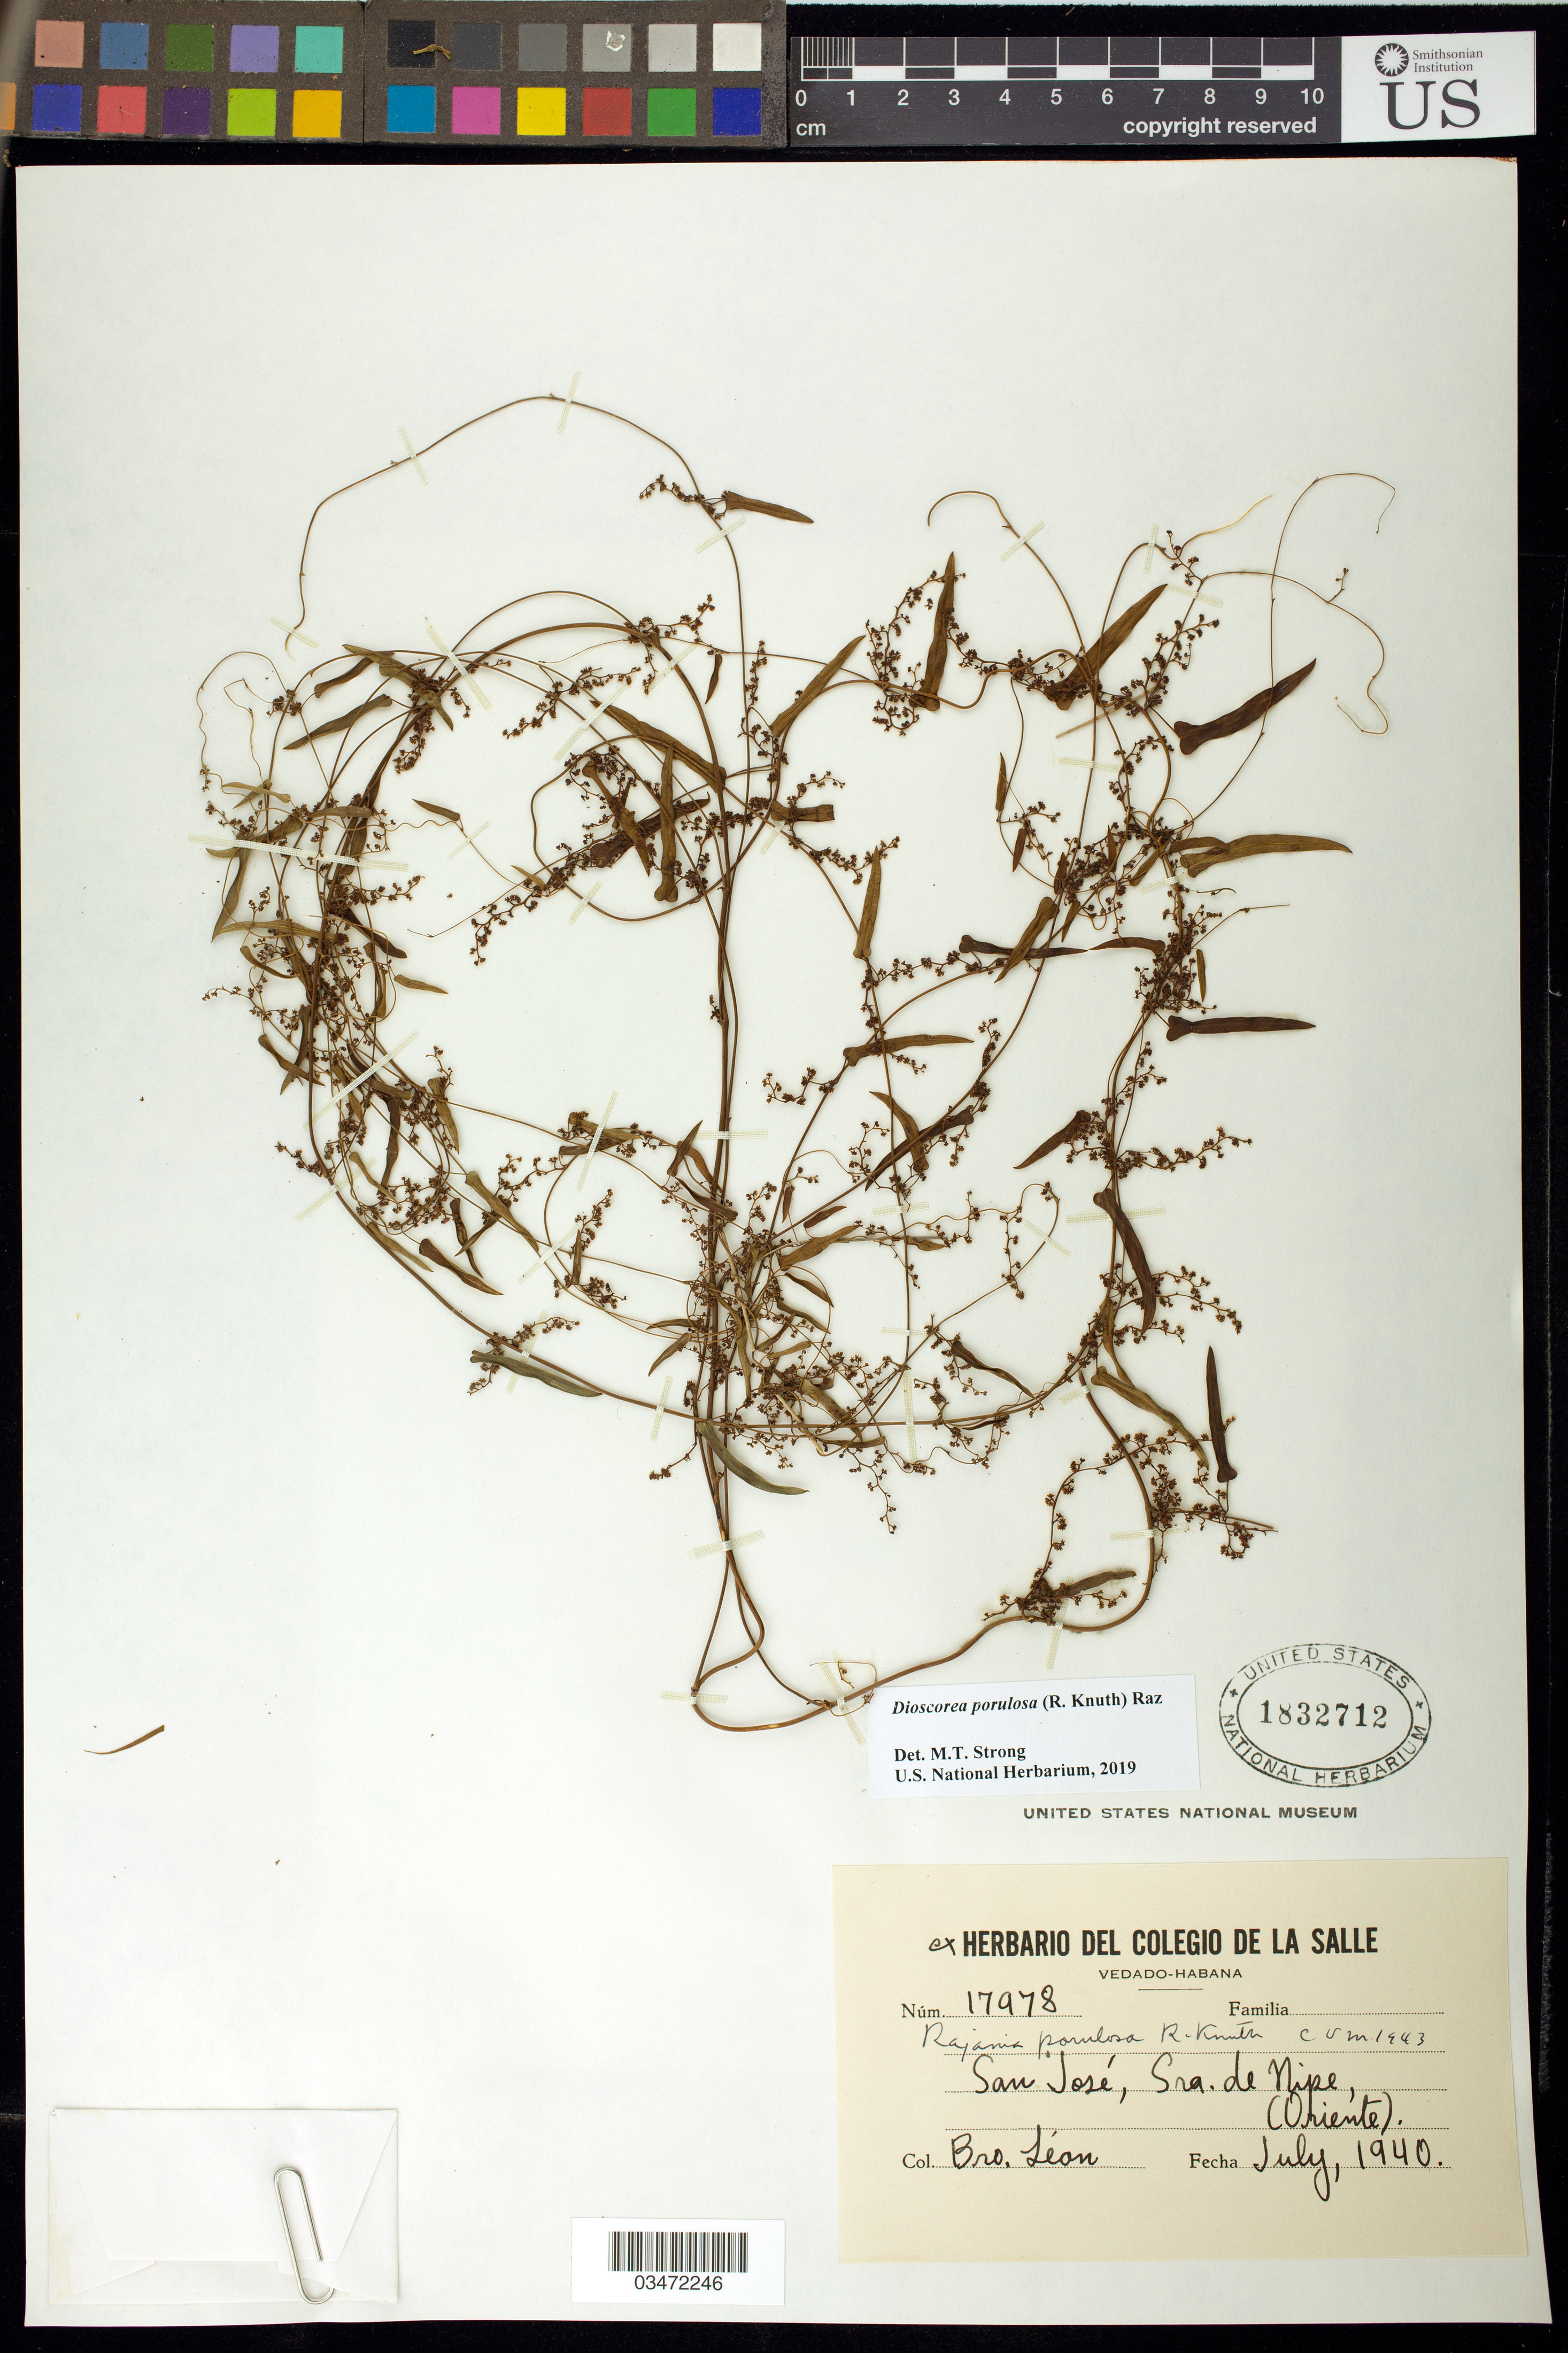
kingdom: Plantae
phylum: Tracheophyta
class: Liliopsida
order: Dioscoreales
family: Dioscoreaceae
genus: Dioscorea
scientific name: Dioscorea porulosa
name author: (R. Knuth) Raz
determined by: Strong, M. T., (US), Smithsonian Institution - National Museum of Natural History (UNITED STATES)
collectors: Bro. León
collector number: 17978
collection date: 1940-07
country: Cuba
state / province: Holguín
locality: San José, Sra. de Nipe (Oriente)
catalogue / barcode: US 1832712